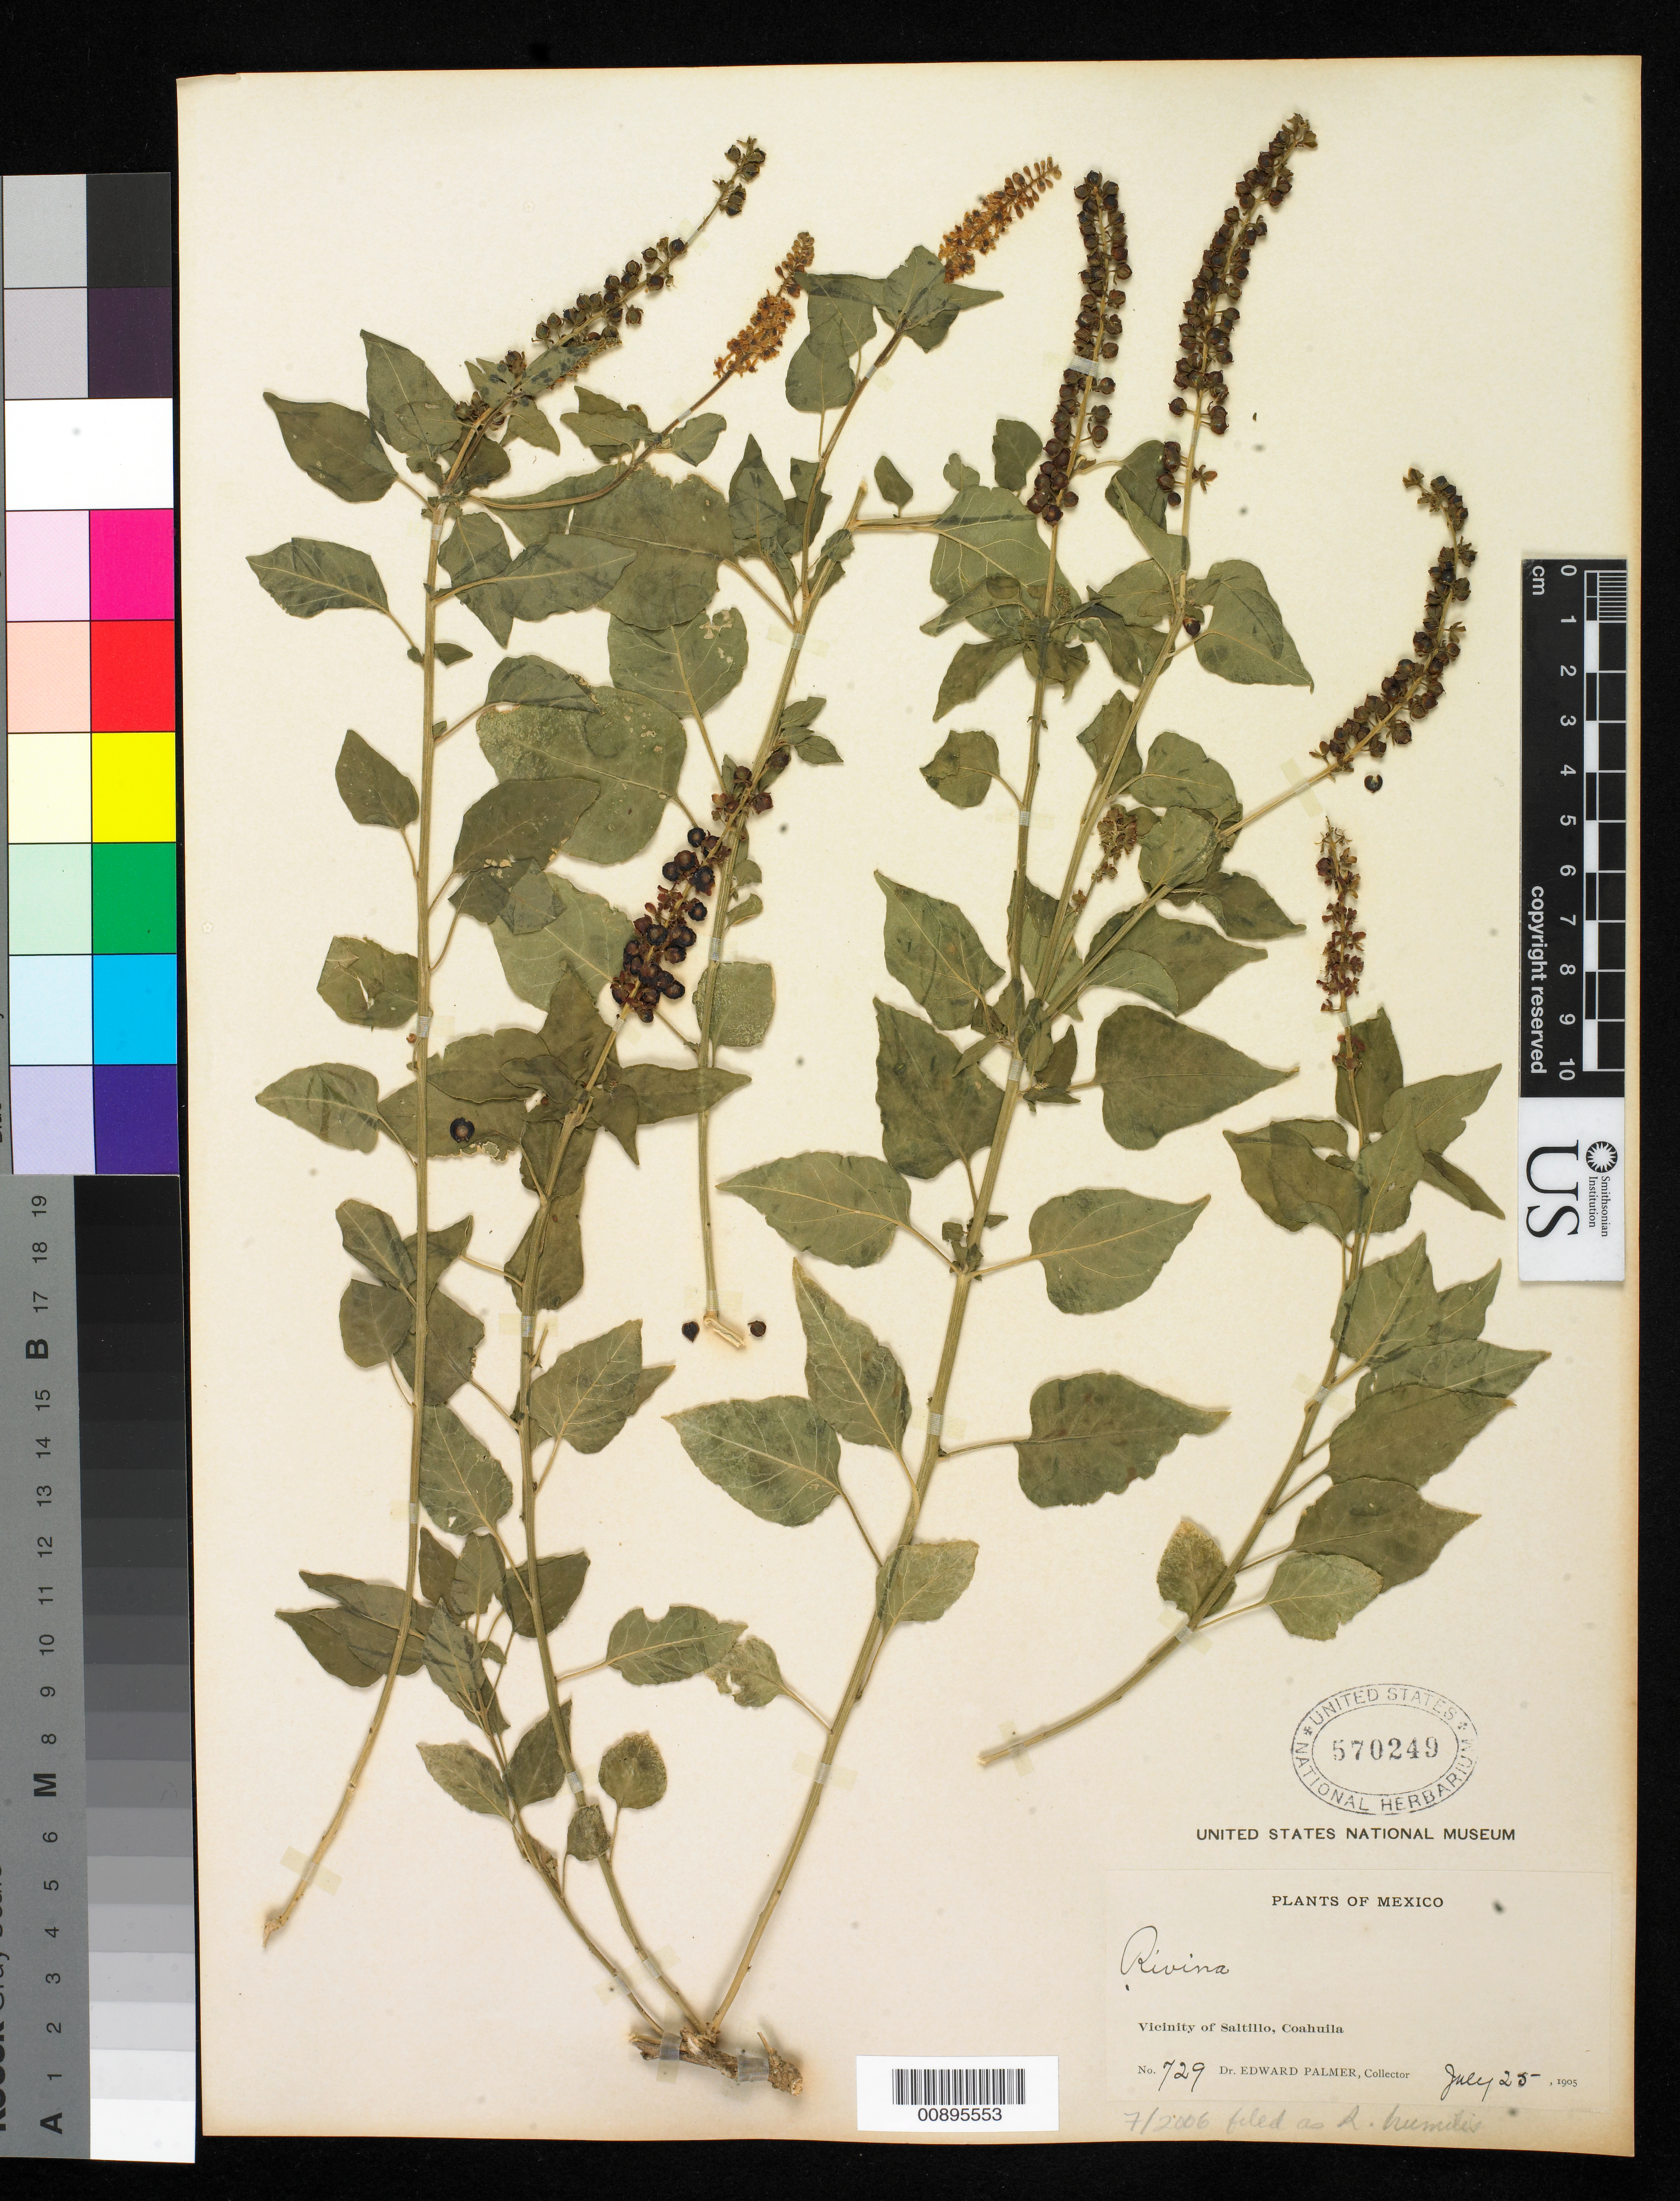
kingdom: Plantae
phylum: Tracheophyta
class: Magnoliopsida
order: Caryophyllales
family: Phytolaccaceae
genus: Rivina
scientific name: Rivina humilis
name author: L.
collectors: E. Palmer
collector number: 729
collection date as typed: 25 Jul 1905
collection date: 1905-07-25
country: Mexico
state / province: Coahuila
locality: Vicinity of Saltillo, Coahuila.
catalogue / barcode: US 570249